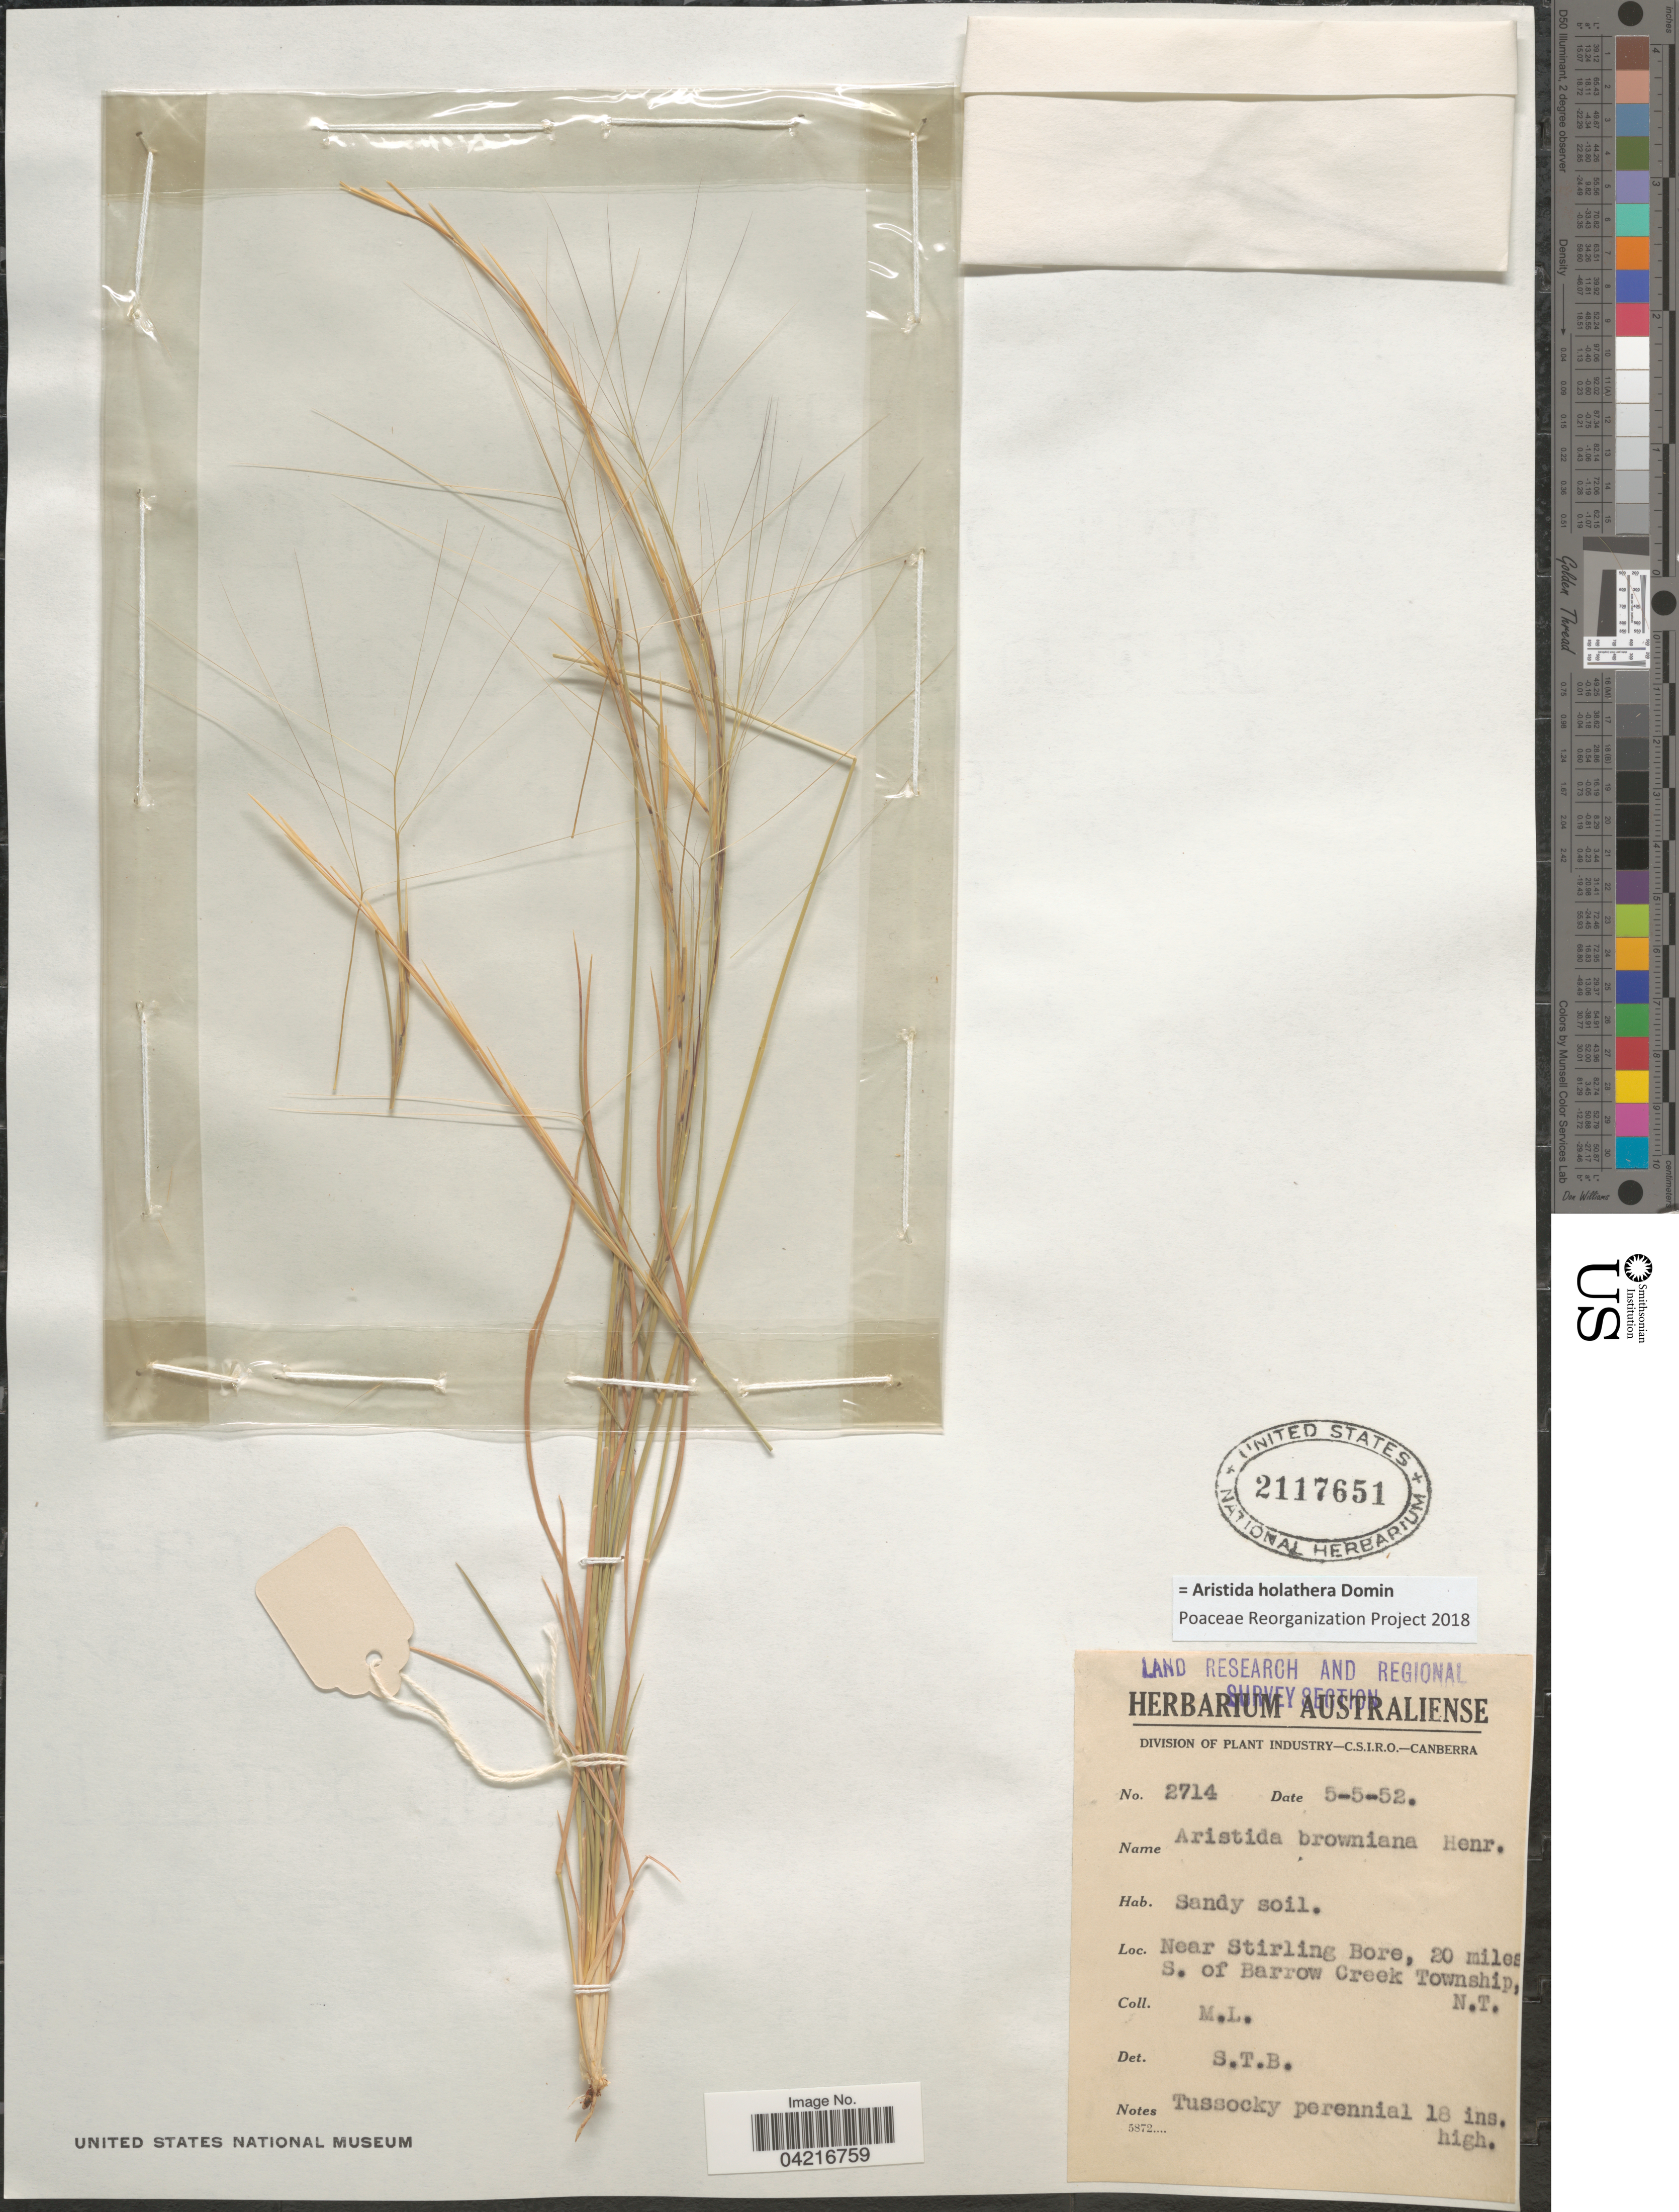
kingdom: Plantae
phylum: Tracheophyta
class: Liliopsida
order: Poales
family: Poaceae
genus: Aristida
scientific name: Aristida holathera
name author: Domin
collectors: M. L.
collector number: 2714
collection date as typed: Transcribed d/m/y: 5/5/52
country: Australia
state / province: Northern Territory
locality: Land Research and Regional Survey Section. Near Stirling Bore, 20 miles S. of Barrow Creek Township, N.T.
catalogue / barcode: US 2117651